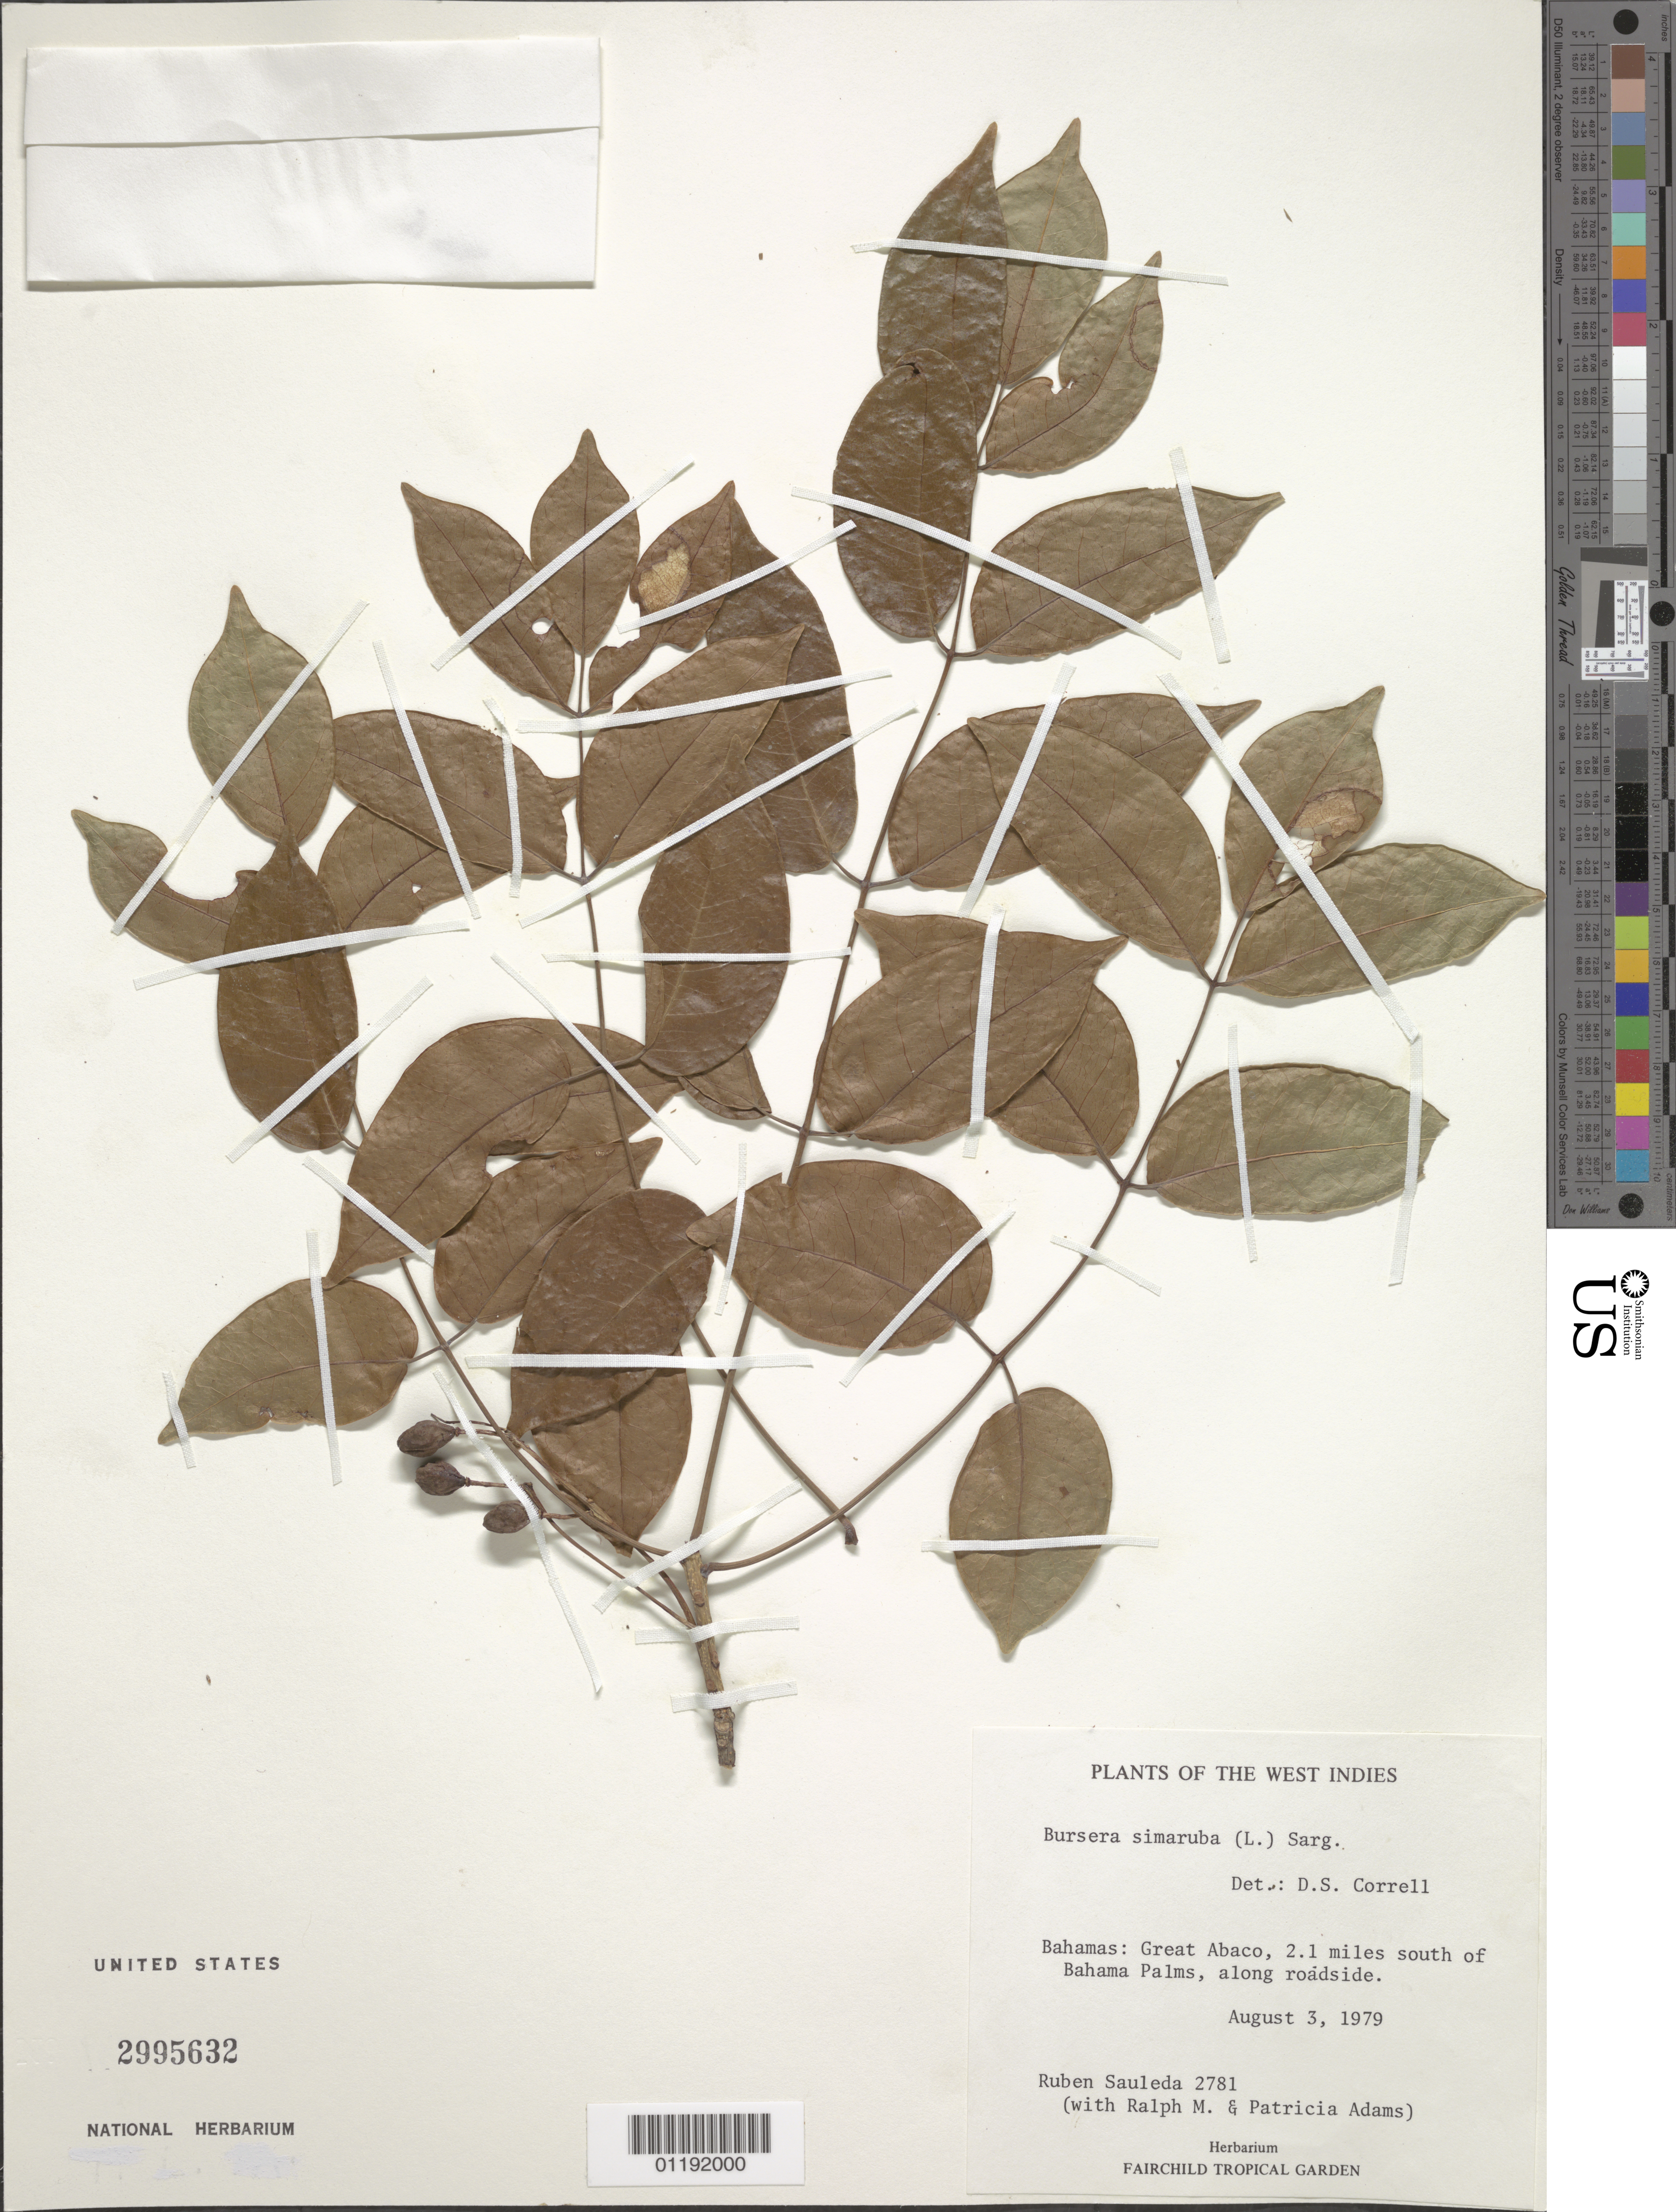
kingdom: Plantae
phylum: Tracheophyta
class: Magnoliopsida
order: Sapindales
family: Burseraceae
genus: Bursera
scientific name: Bursera simaruba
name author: (L.) Sarg.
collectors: R. Sauleda, R. M. Adams & P. Adams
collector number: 2781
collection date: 1979-08-03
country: Bahamas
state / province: Great Abaco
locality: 2.1 mi. S of Bahama Palms, along roadside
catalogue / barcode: US 2995632